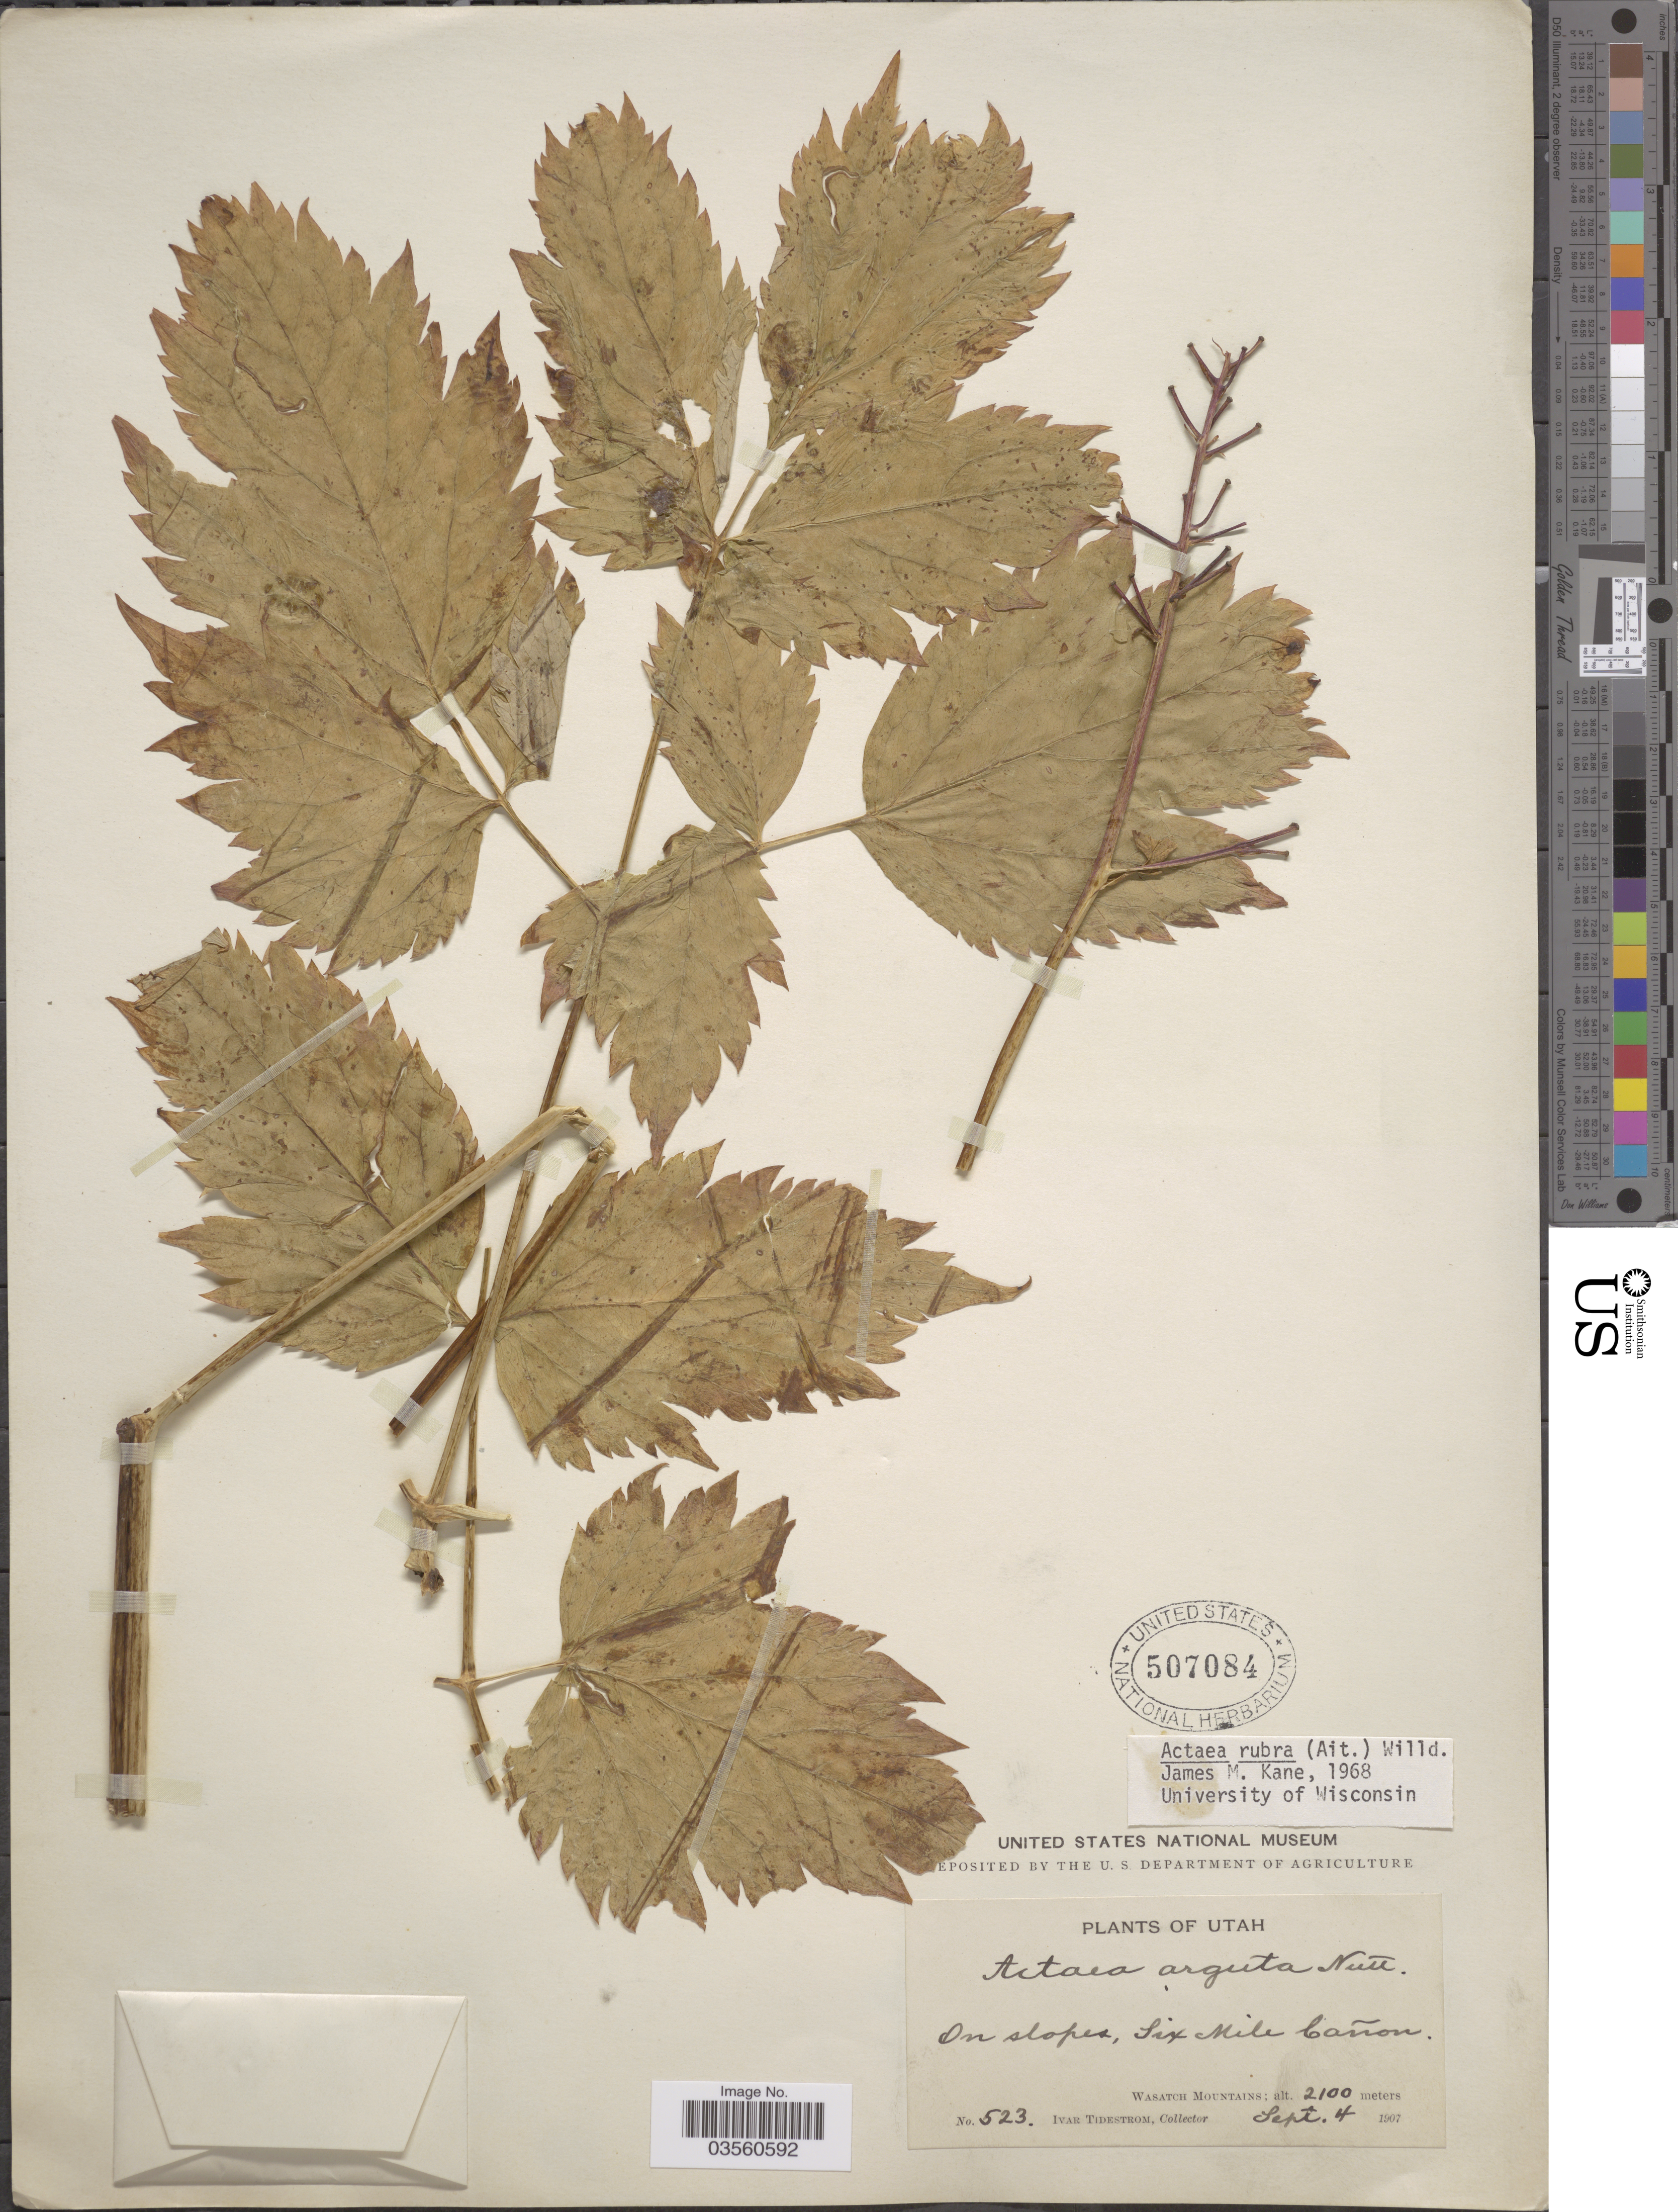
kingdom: Plantae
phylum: Tracheophyta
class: Magnoliopsida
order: Ranunculales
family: Ranunculaceae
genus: Actaea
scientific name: Actaea rubra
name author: (Aiton) Willd.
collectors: I. F. Tidestrom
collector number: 523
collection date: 1907-09-04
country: United States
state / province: Utah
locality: On slopes, Six Mile Cañon. Wasatch Mountains.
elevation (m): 2100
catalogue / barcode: US 507084